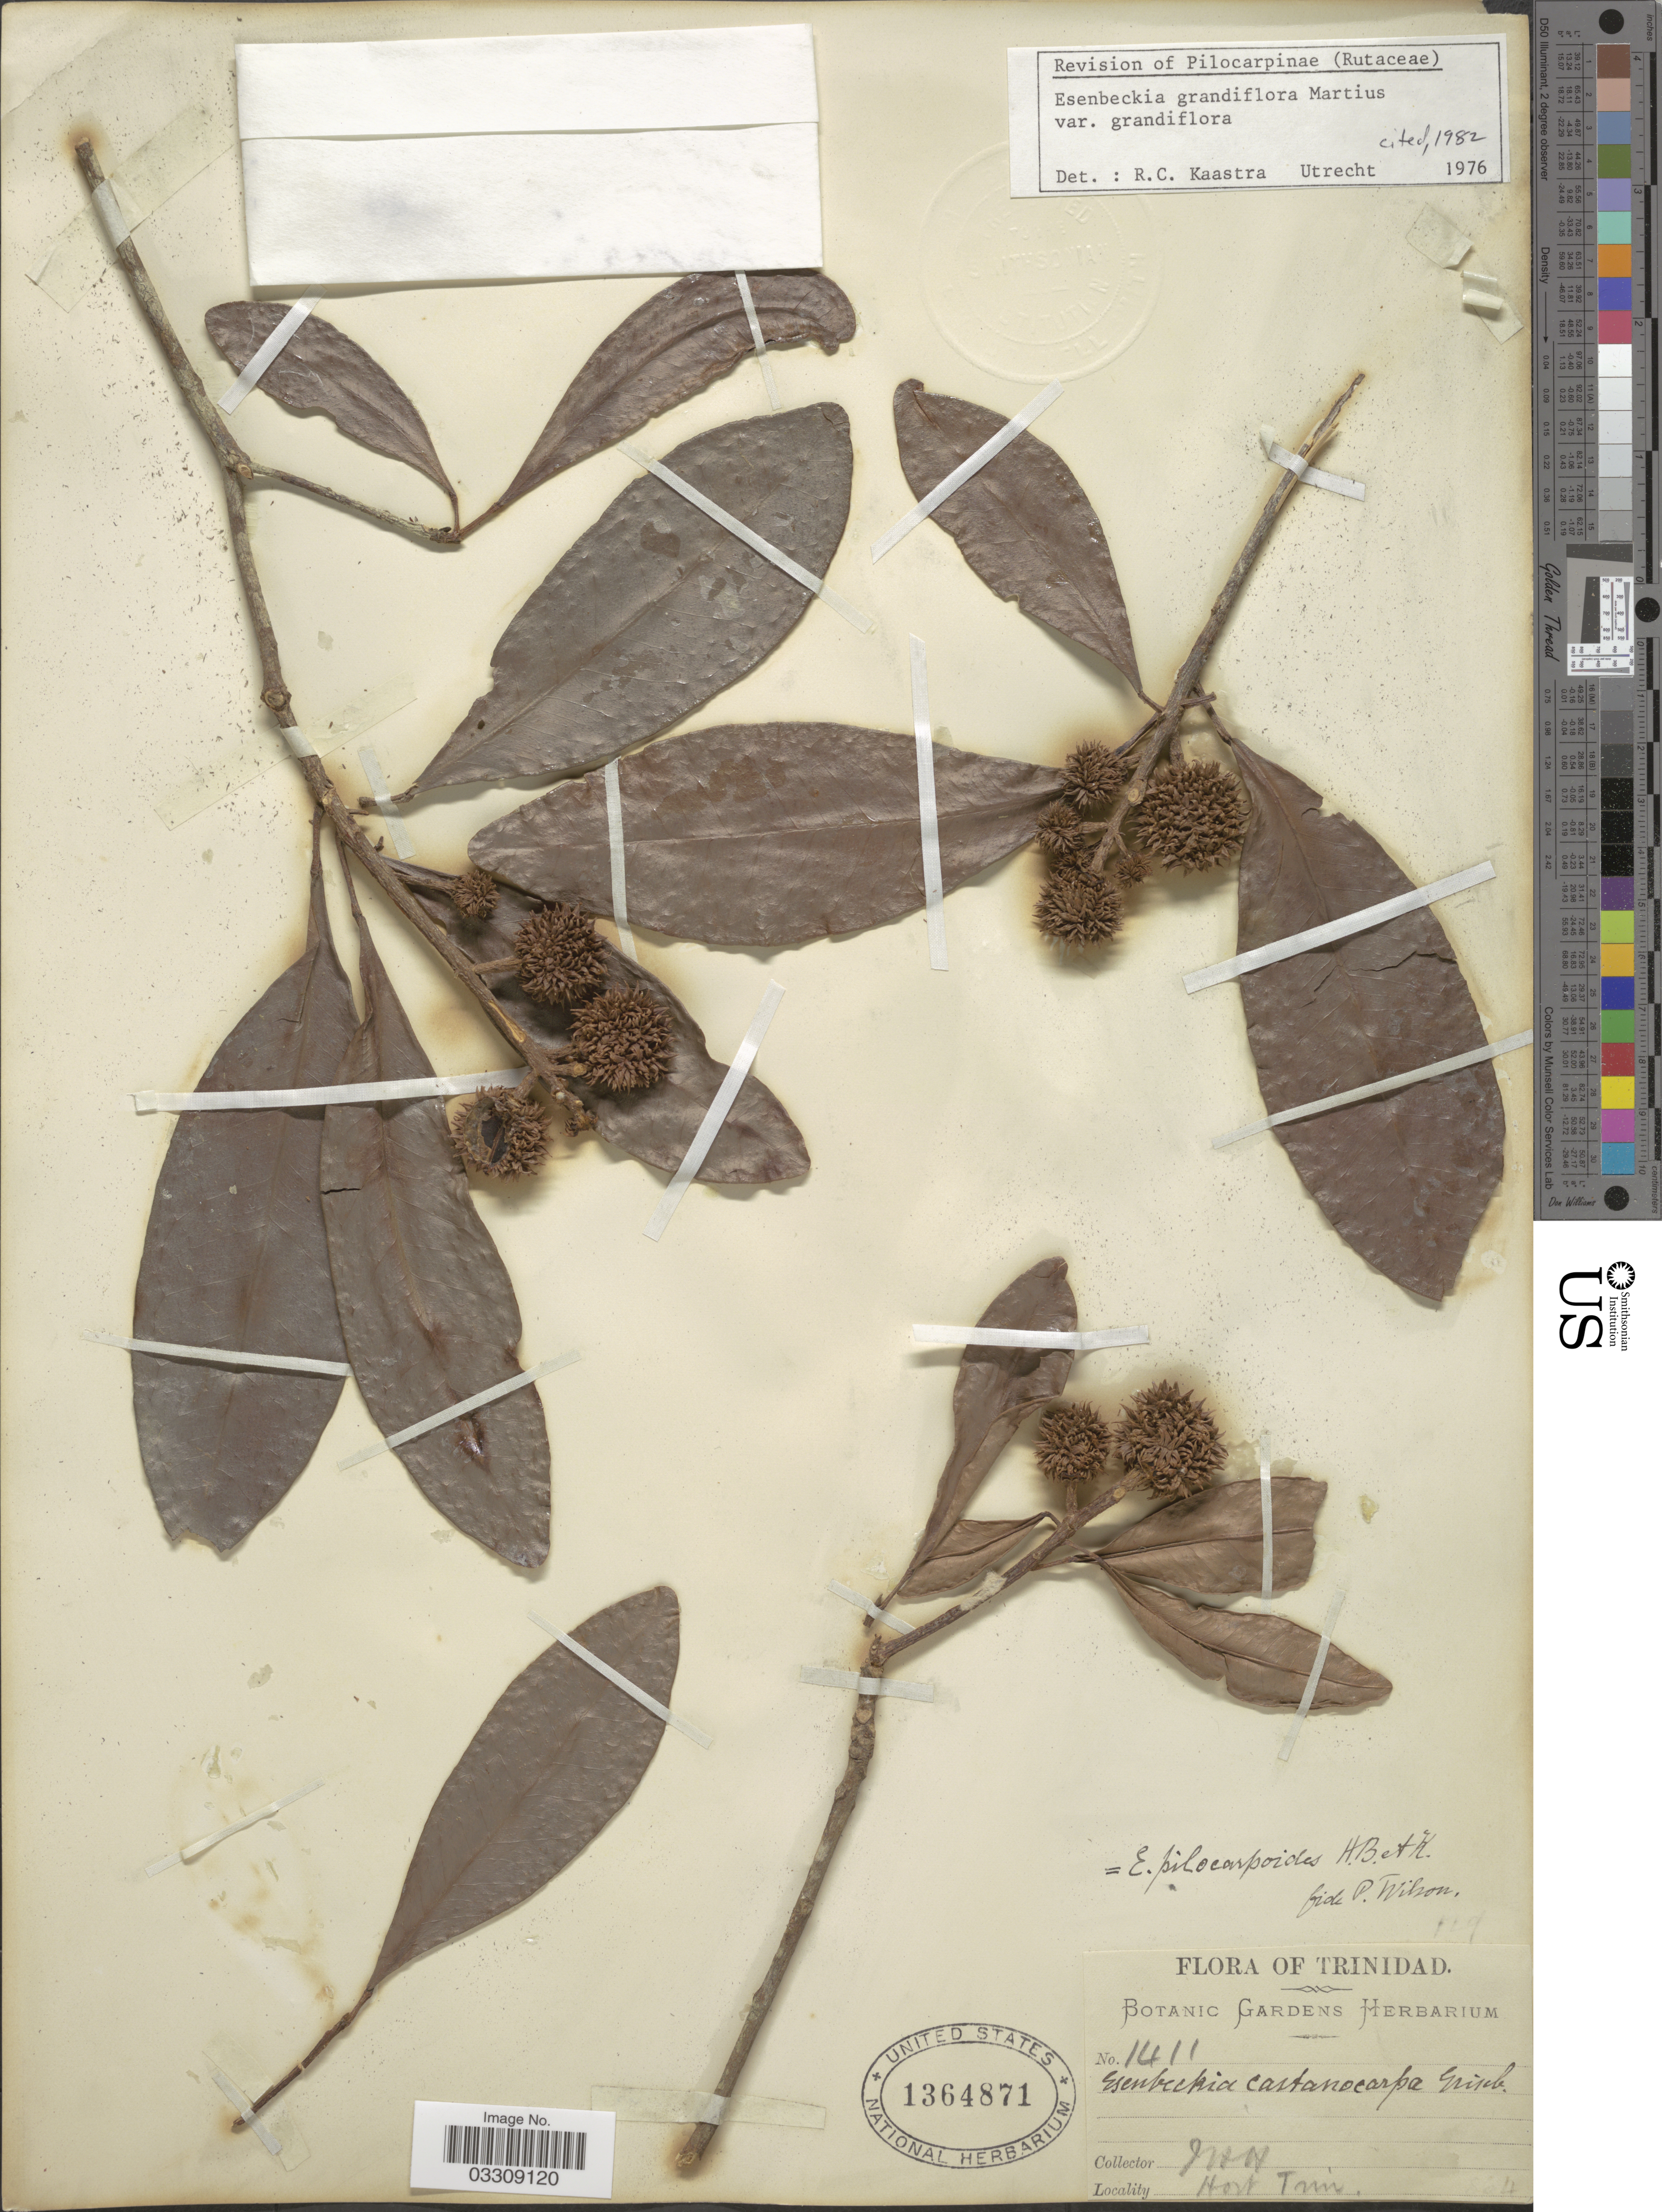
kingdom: Plantae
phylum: Tracheophyta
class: Magnoliopsida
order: Sapindales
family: Rutaceae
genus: Esenbeckia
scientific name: Esenbeckia grandiflora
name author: Mart.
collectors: J. W. N.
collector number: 1411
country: Trinidad and Tobago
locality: Trinidad. Hort Trin.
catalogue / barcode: US 1364871